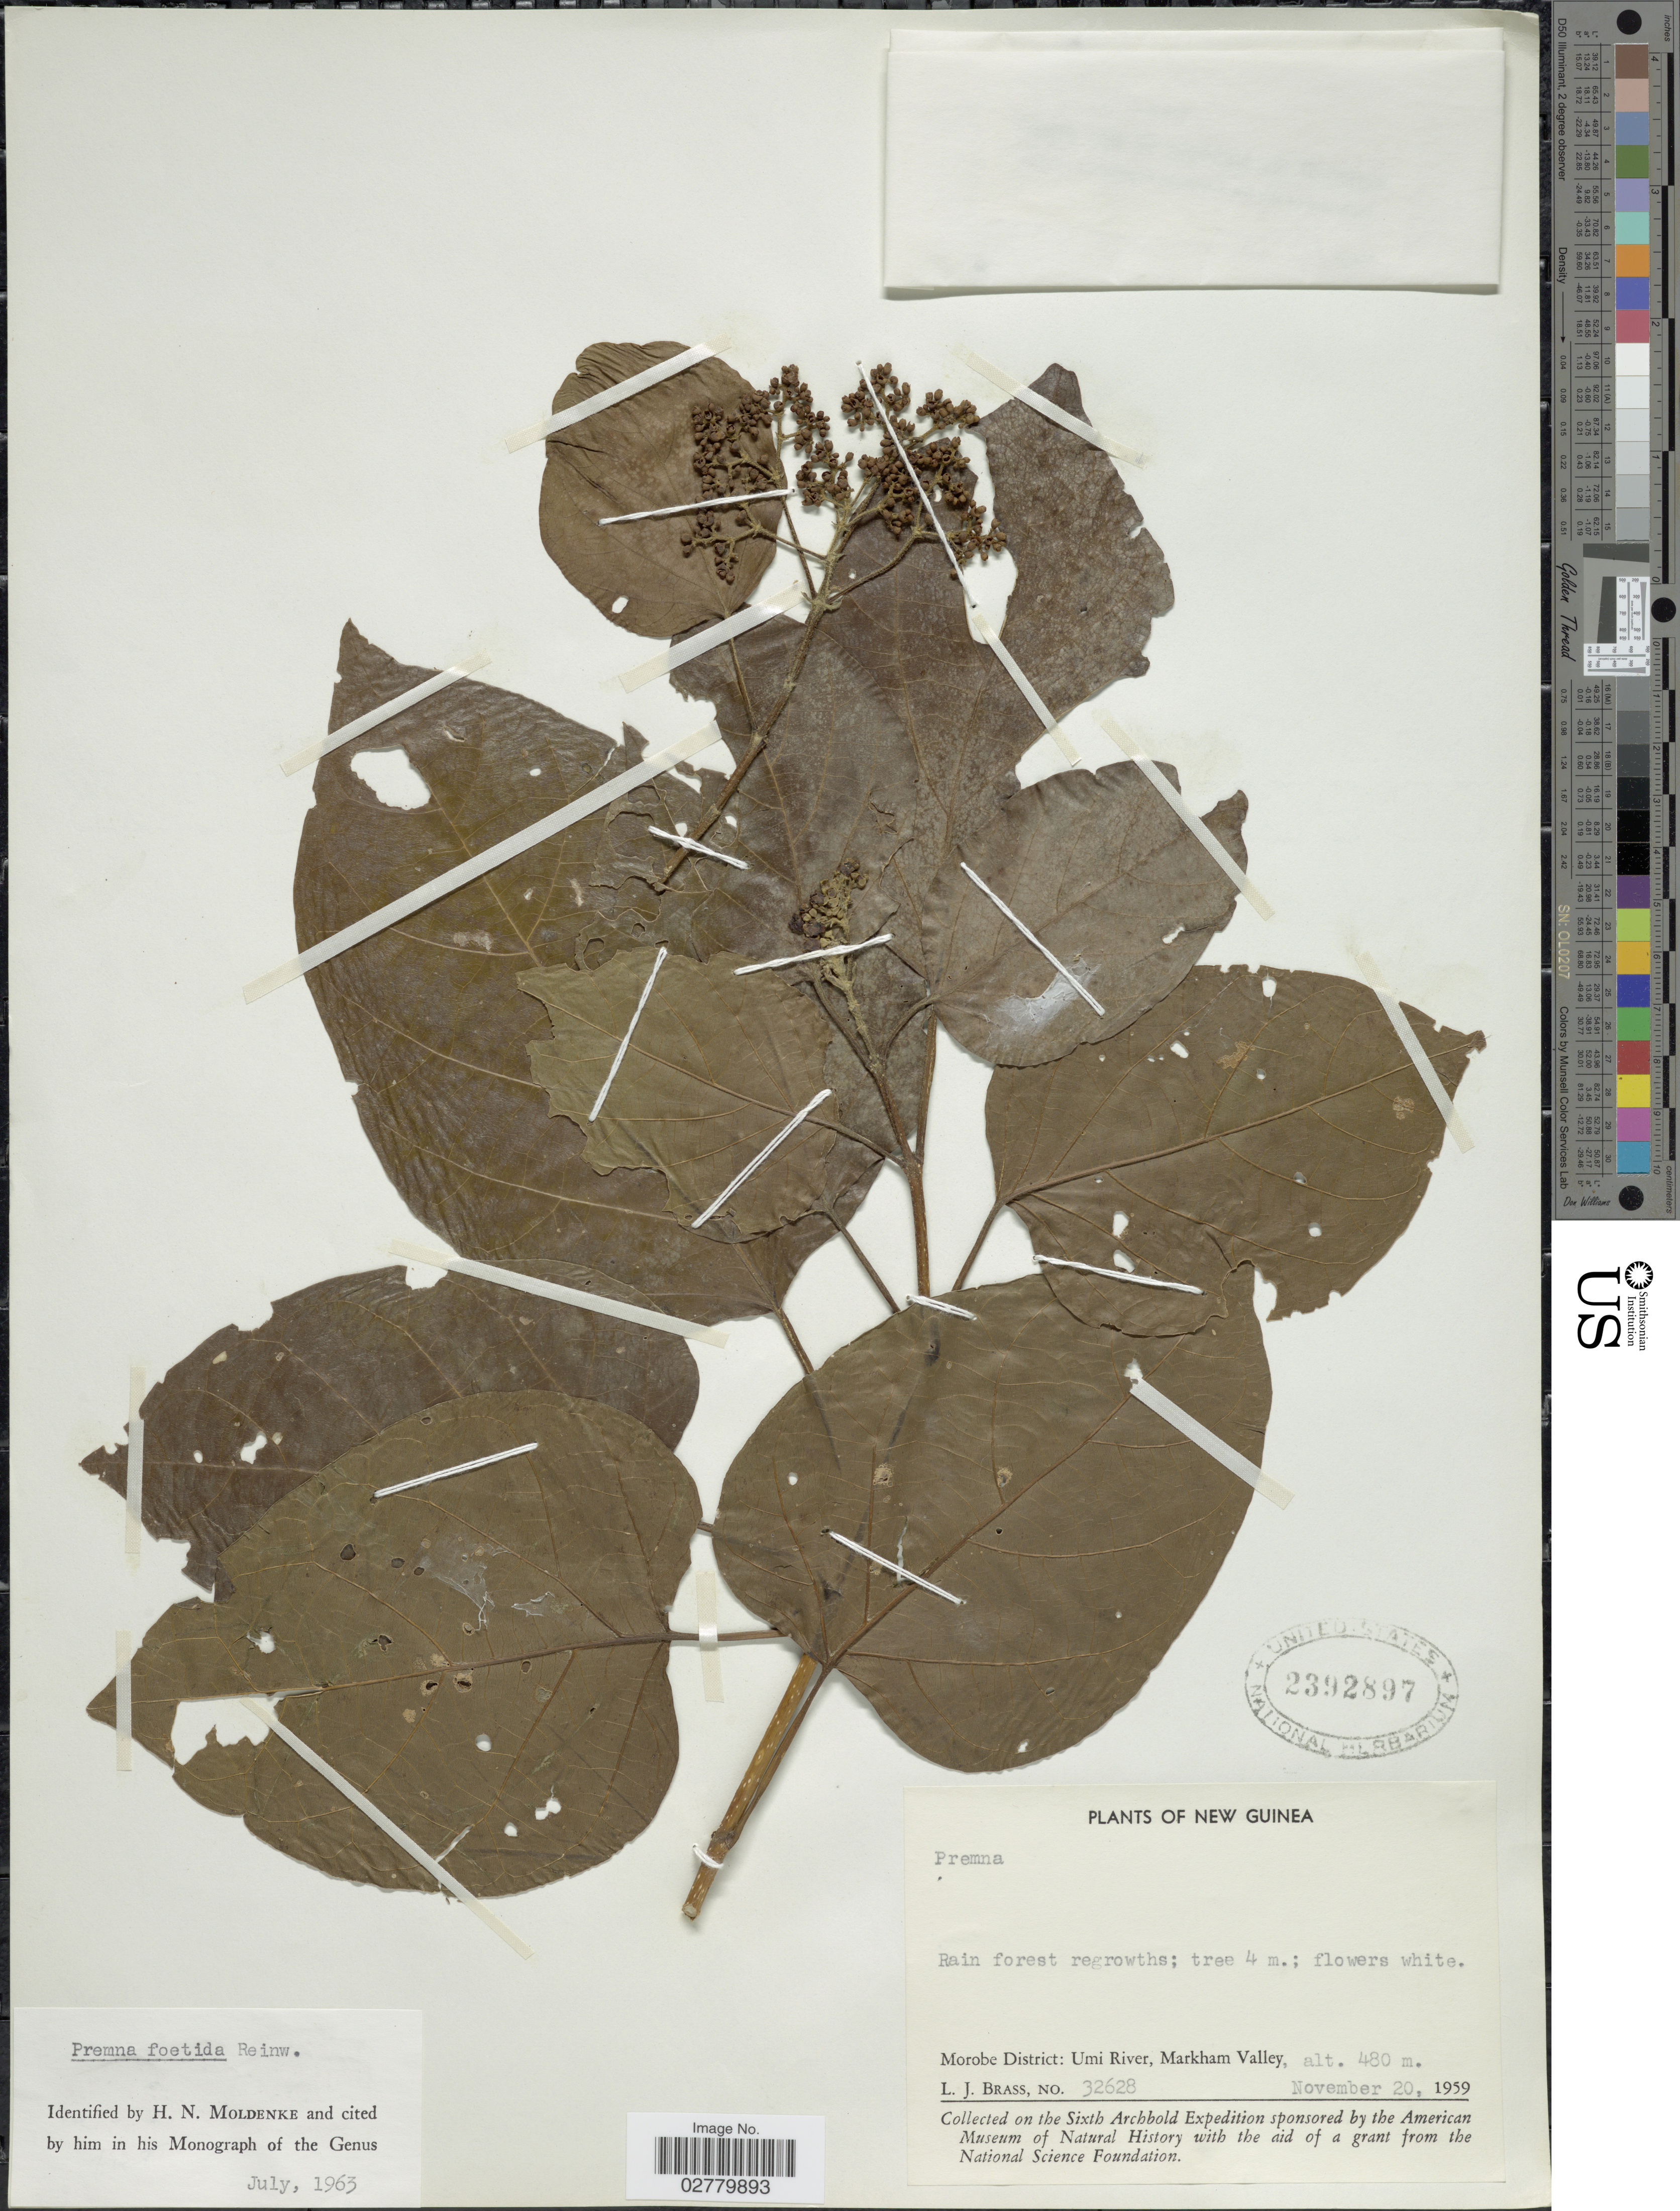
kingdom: Plantae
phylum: Tracheophyta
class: Magnoliopsida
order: Lamiales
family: Lamiaceae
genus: Premna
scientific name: Premna foetida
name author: Reinw. ex Blume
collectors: L. J. Brass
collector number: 32628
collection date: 1959-11-20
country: Papua New Guinea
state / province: Morobe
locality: New Guinea. Morobe District: Umi River, Markham Valley.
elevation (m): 480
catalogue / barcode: US 2392897